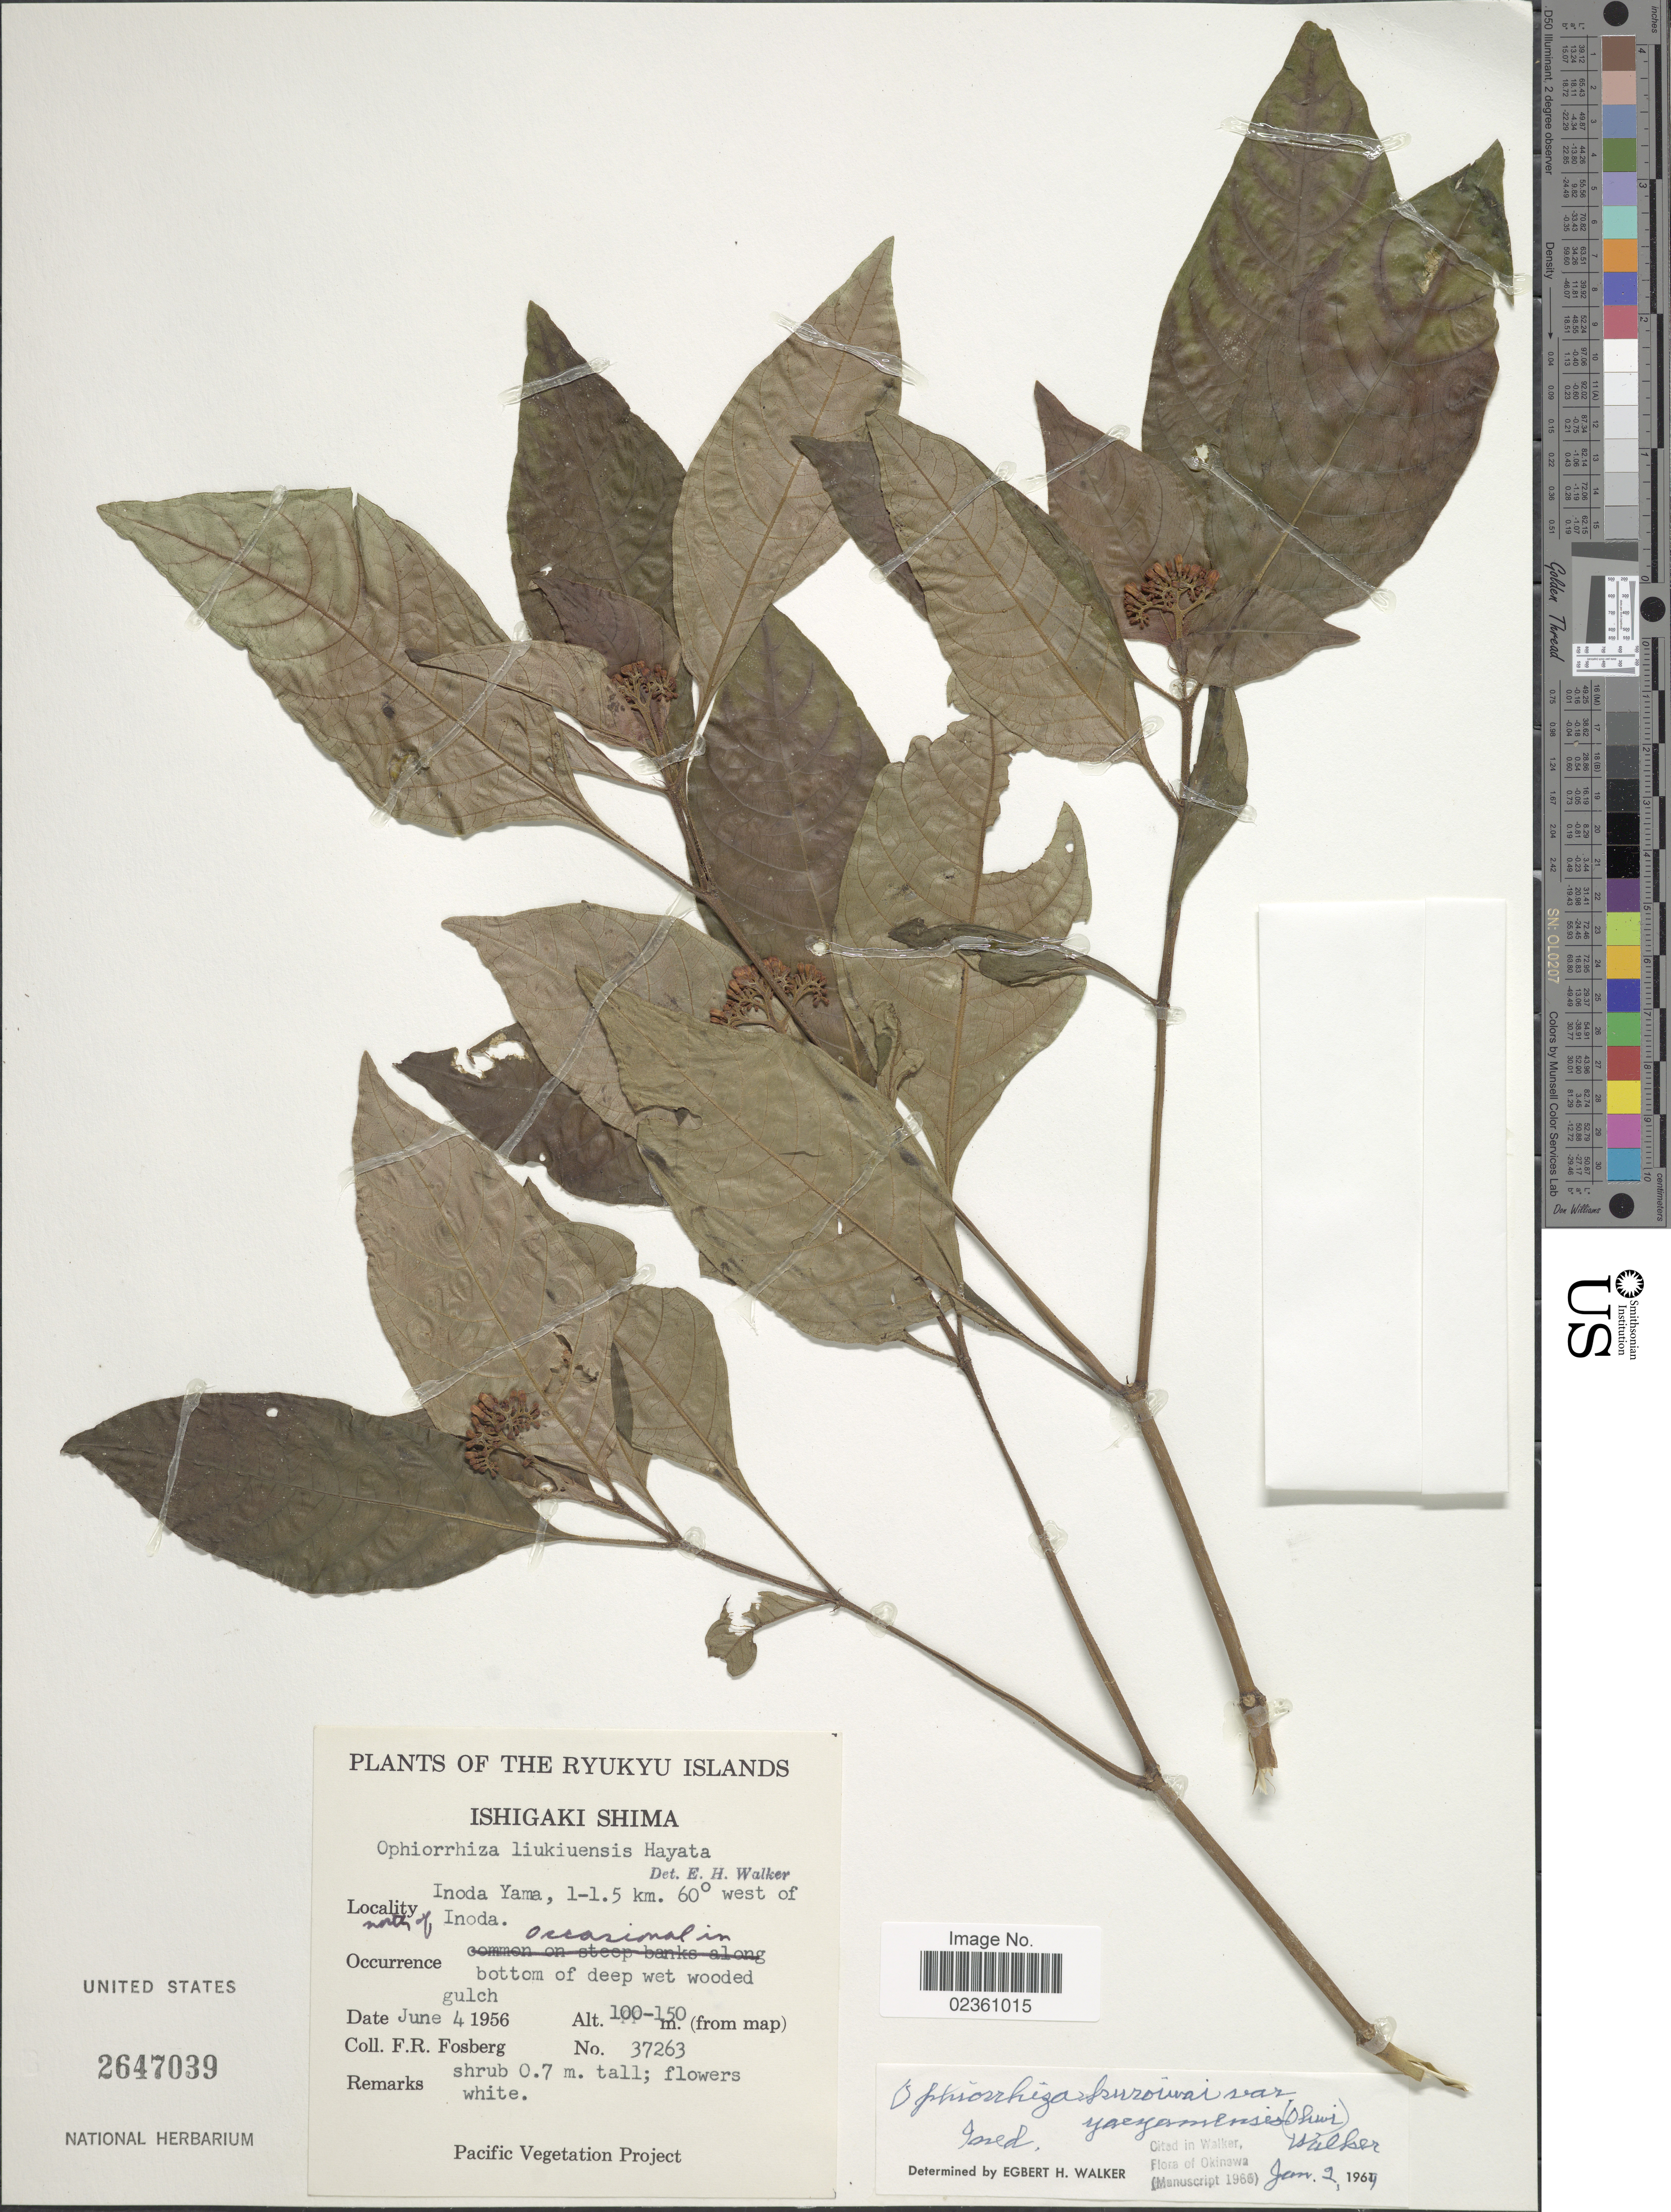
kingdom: Plantae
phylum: Tracheophyta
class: Magnoliopsida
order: Gentianales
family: Rubiaceae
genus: Ophiorrhiza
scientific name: Ophiorrhiza kuroiwai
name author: Makino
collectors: F. R. Fosberg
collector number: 37263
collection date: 1956-06-04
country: Japan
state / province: Okinawa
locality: The Ryukyu Islands, Ishigaki Shima, Inoda Yama, 1-1.5 km 60° west of north of Inoda, occasional in bottom of deep wet wooded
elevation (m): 100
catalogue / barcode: US 2647039